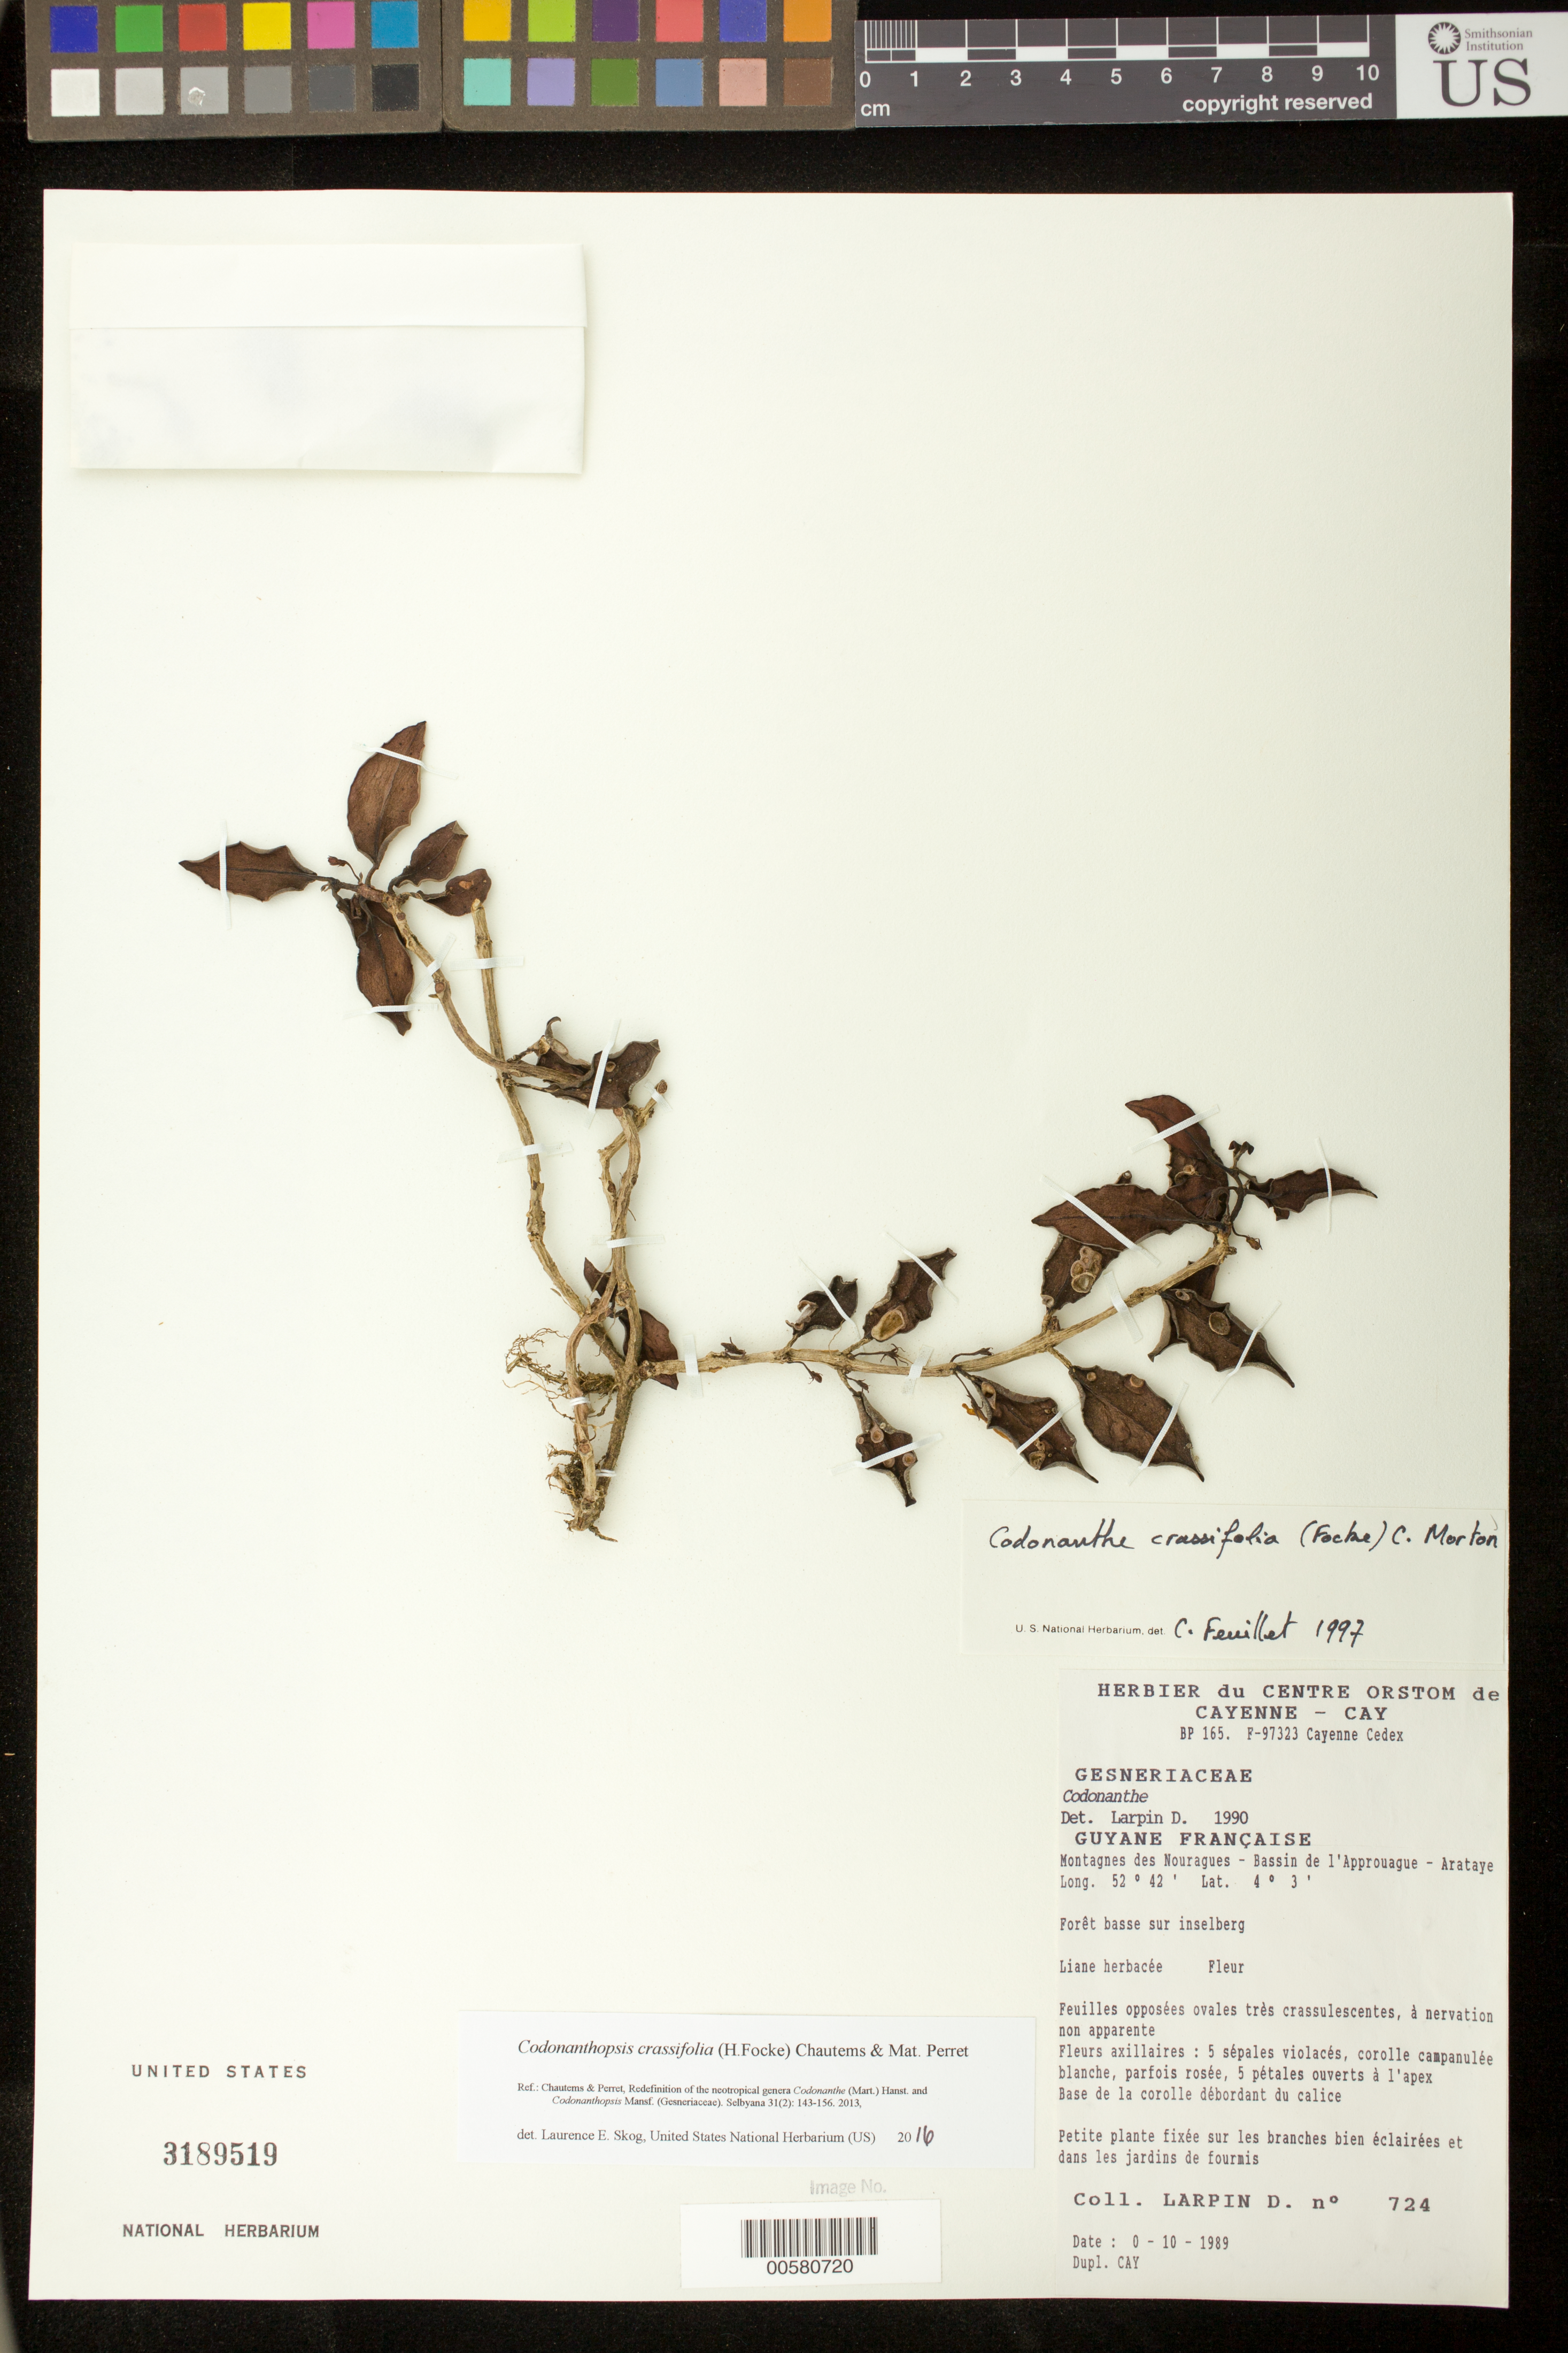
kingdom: Plantae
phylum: Tracheophyta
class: Magnoliopsida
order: Lamiales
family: Gesneriaceae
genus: Codonanthopsis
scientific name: Codonanthopsis crassifolia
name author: (H. Focke) Chautems & Mat.Perret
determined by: Skog, Laurence E.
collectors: D. Larpin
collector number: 724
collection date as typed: Oct 1989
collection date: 1989-10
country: French Guiana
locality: Montagnes des Nouragues, bassin de l'Approuague, Arataye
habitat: Forêt basse sur inselberg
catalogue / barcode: US 3189519